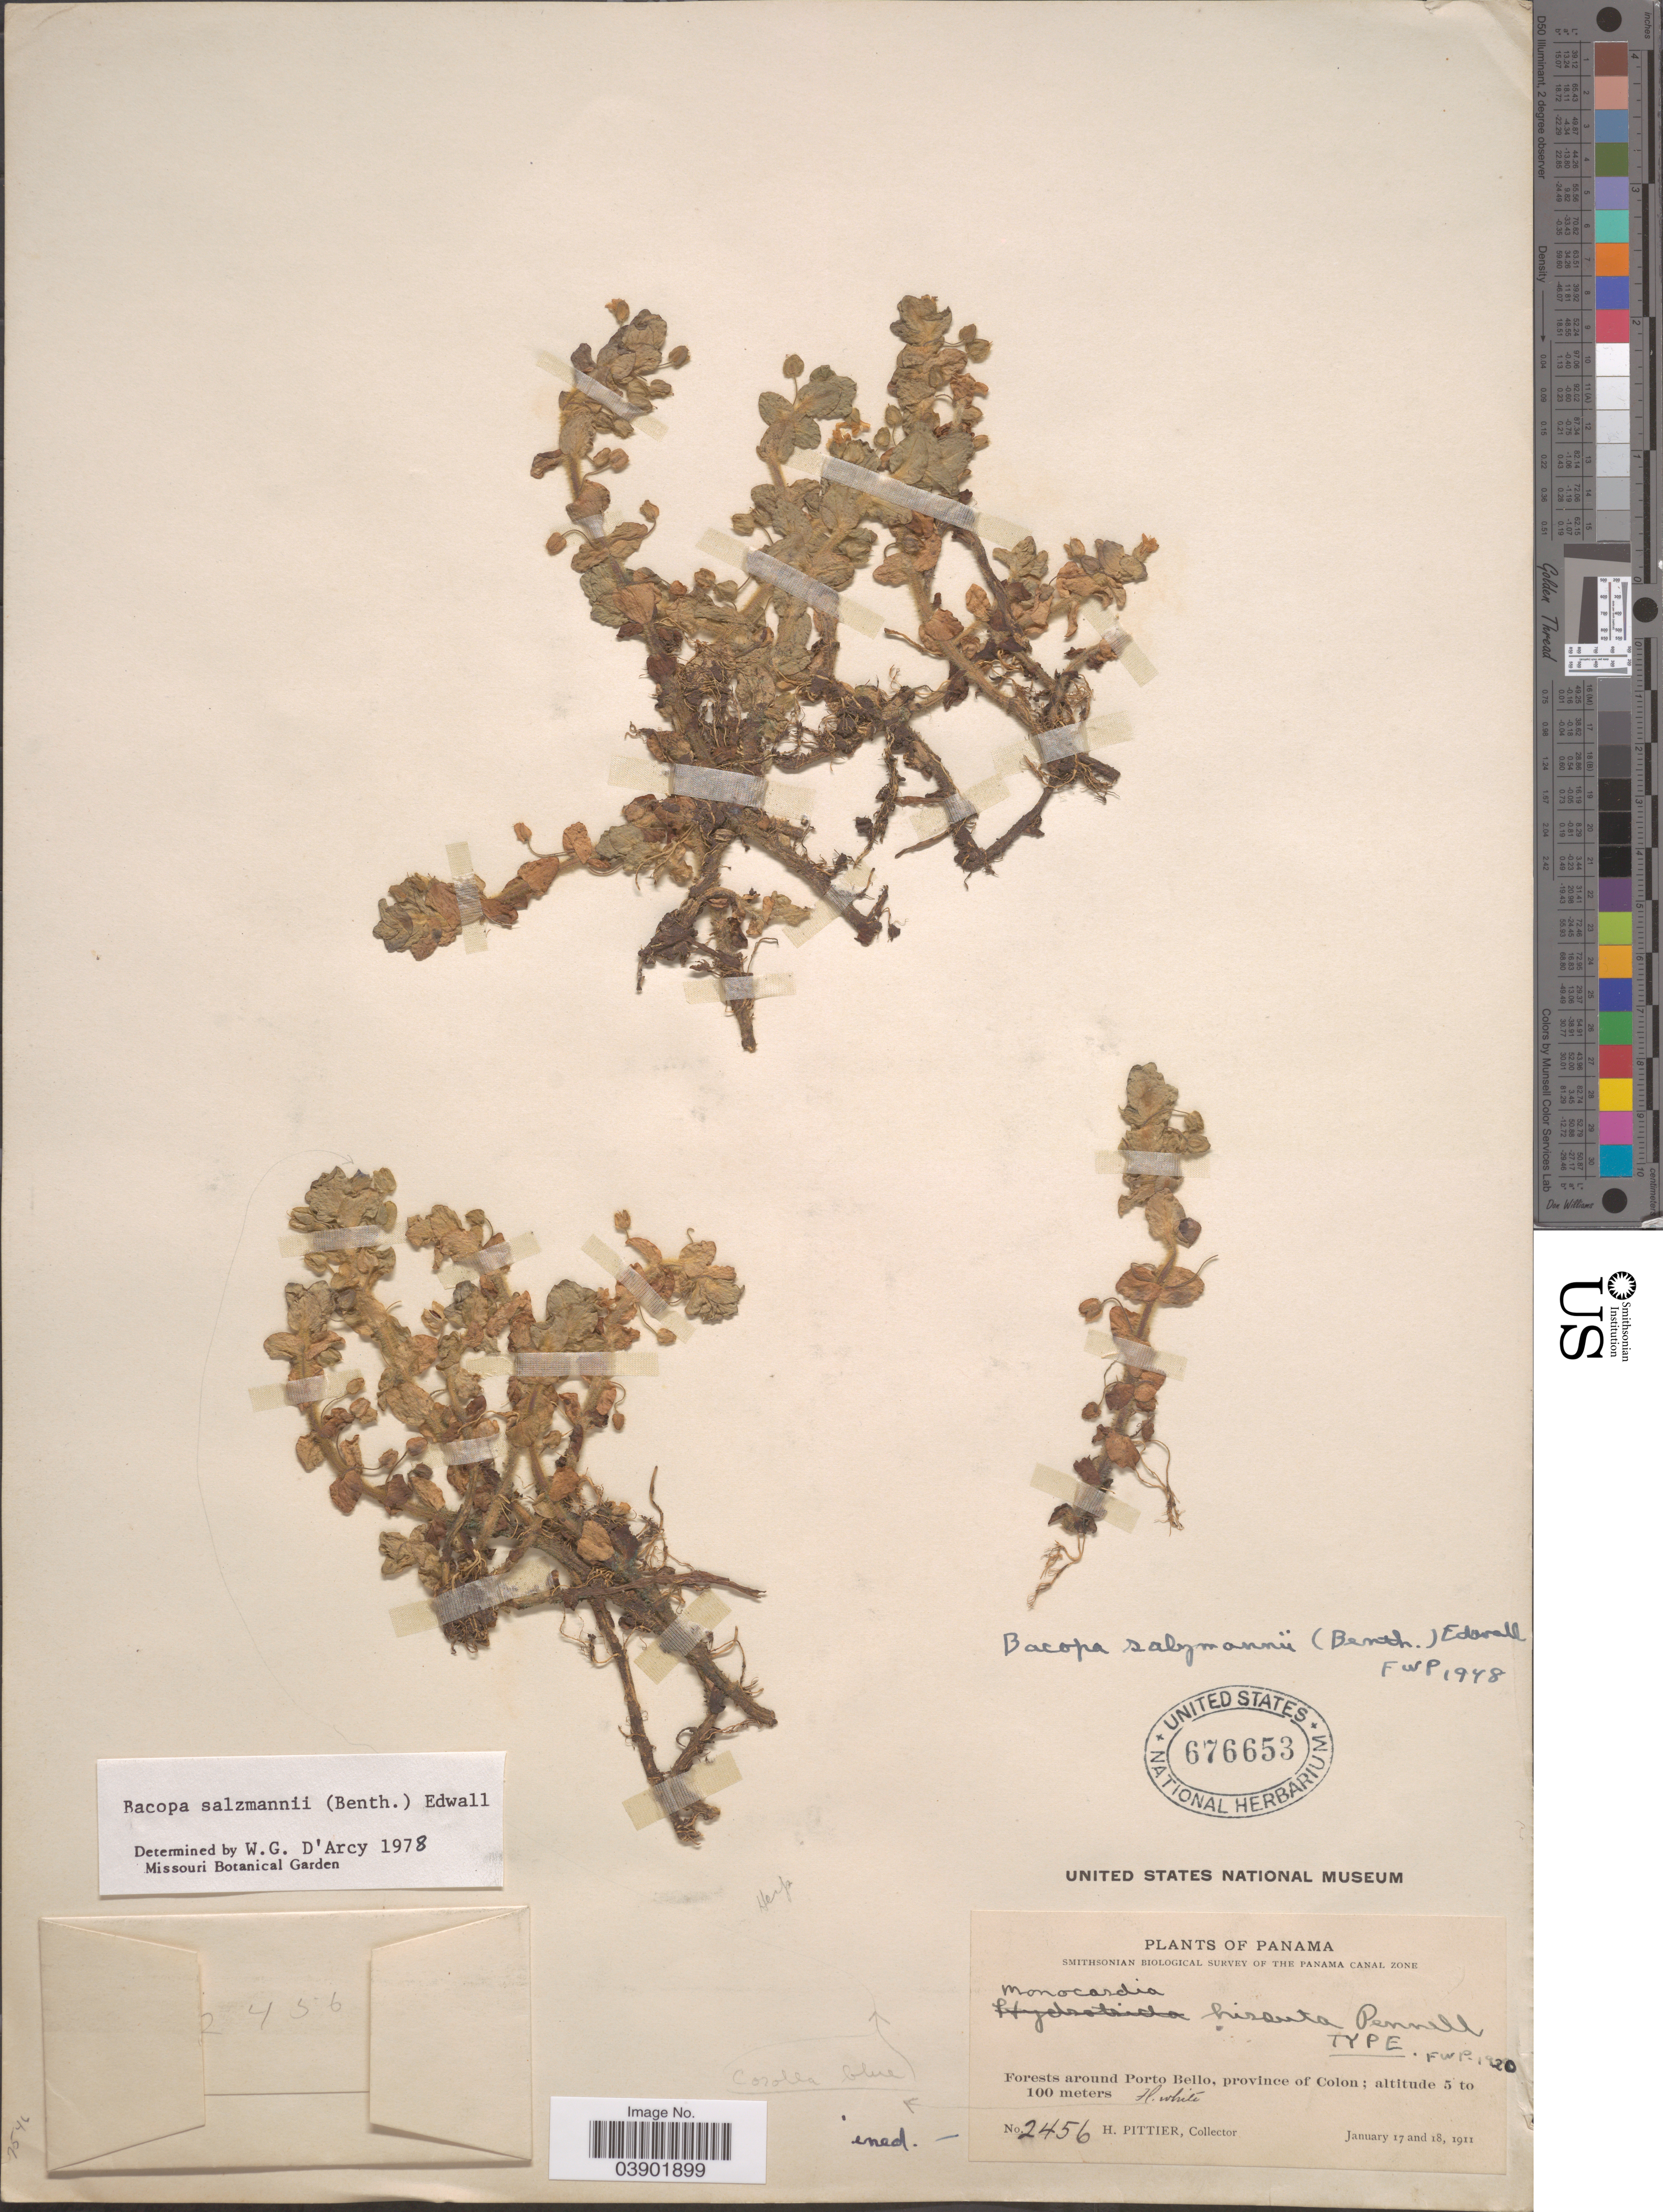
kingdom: Plantae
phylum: Tracheophyta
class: Magnoliopsida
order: Lamiales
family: Plantaginaceae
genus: Bacopa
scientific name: Bacopa salzmannii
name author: (Benth.) Wettst. ex Edwall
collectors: H. F. Pittier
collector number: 2456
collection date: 1911-01-17/1911-01-18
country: Panama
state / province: Colón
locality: Forests around Porto Bello.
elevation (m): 5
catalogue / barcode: US 676653